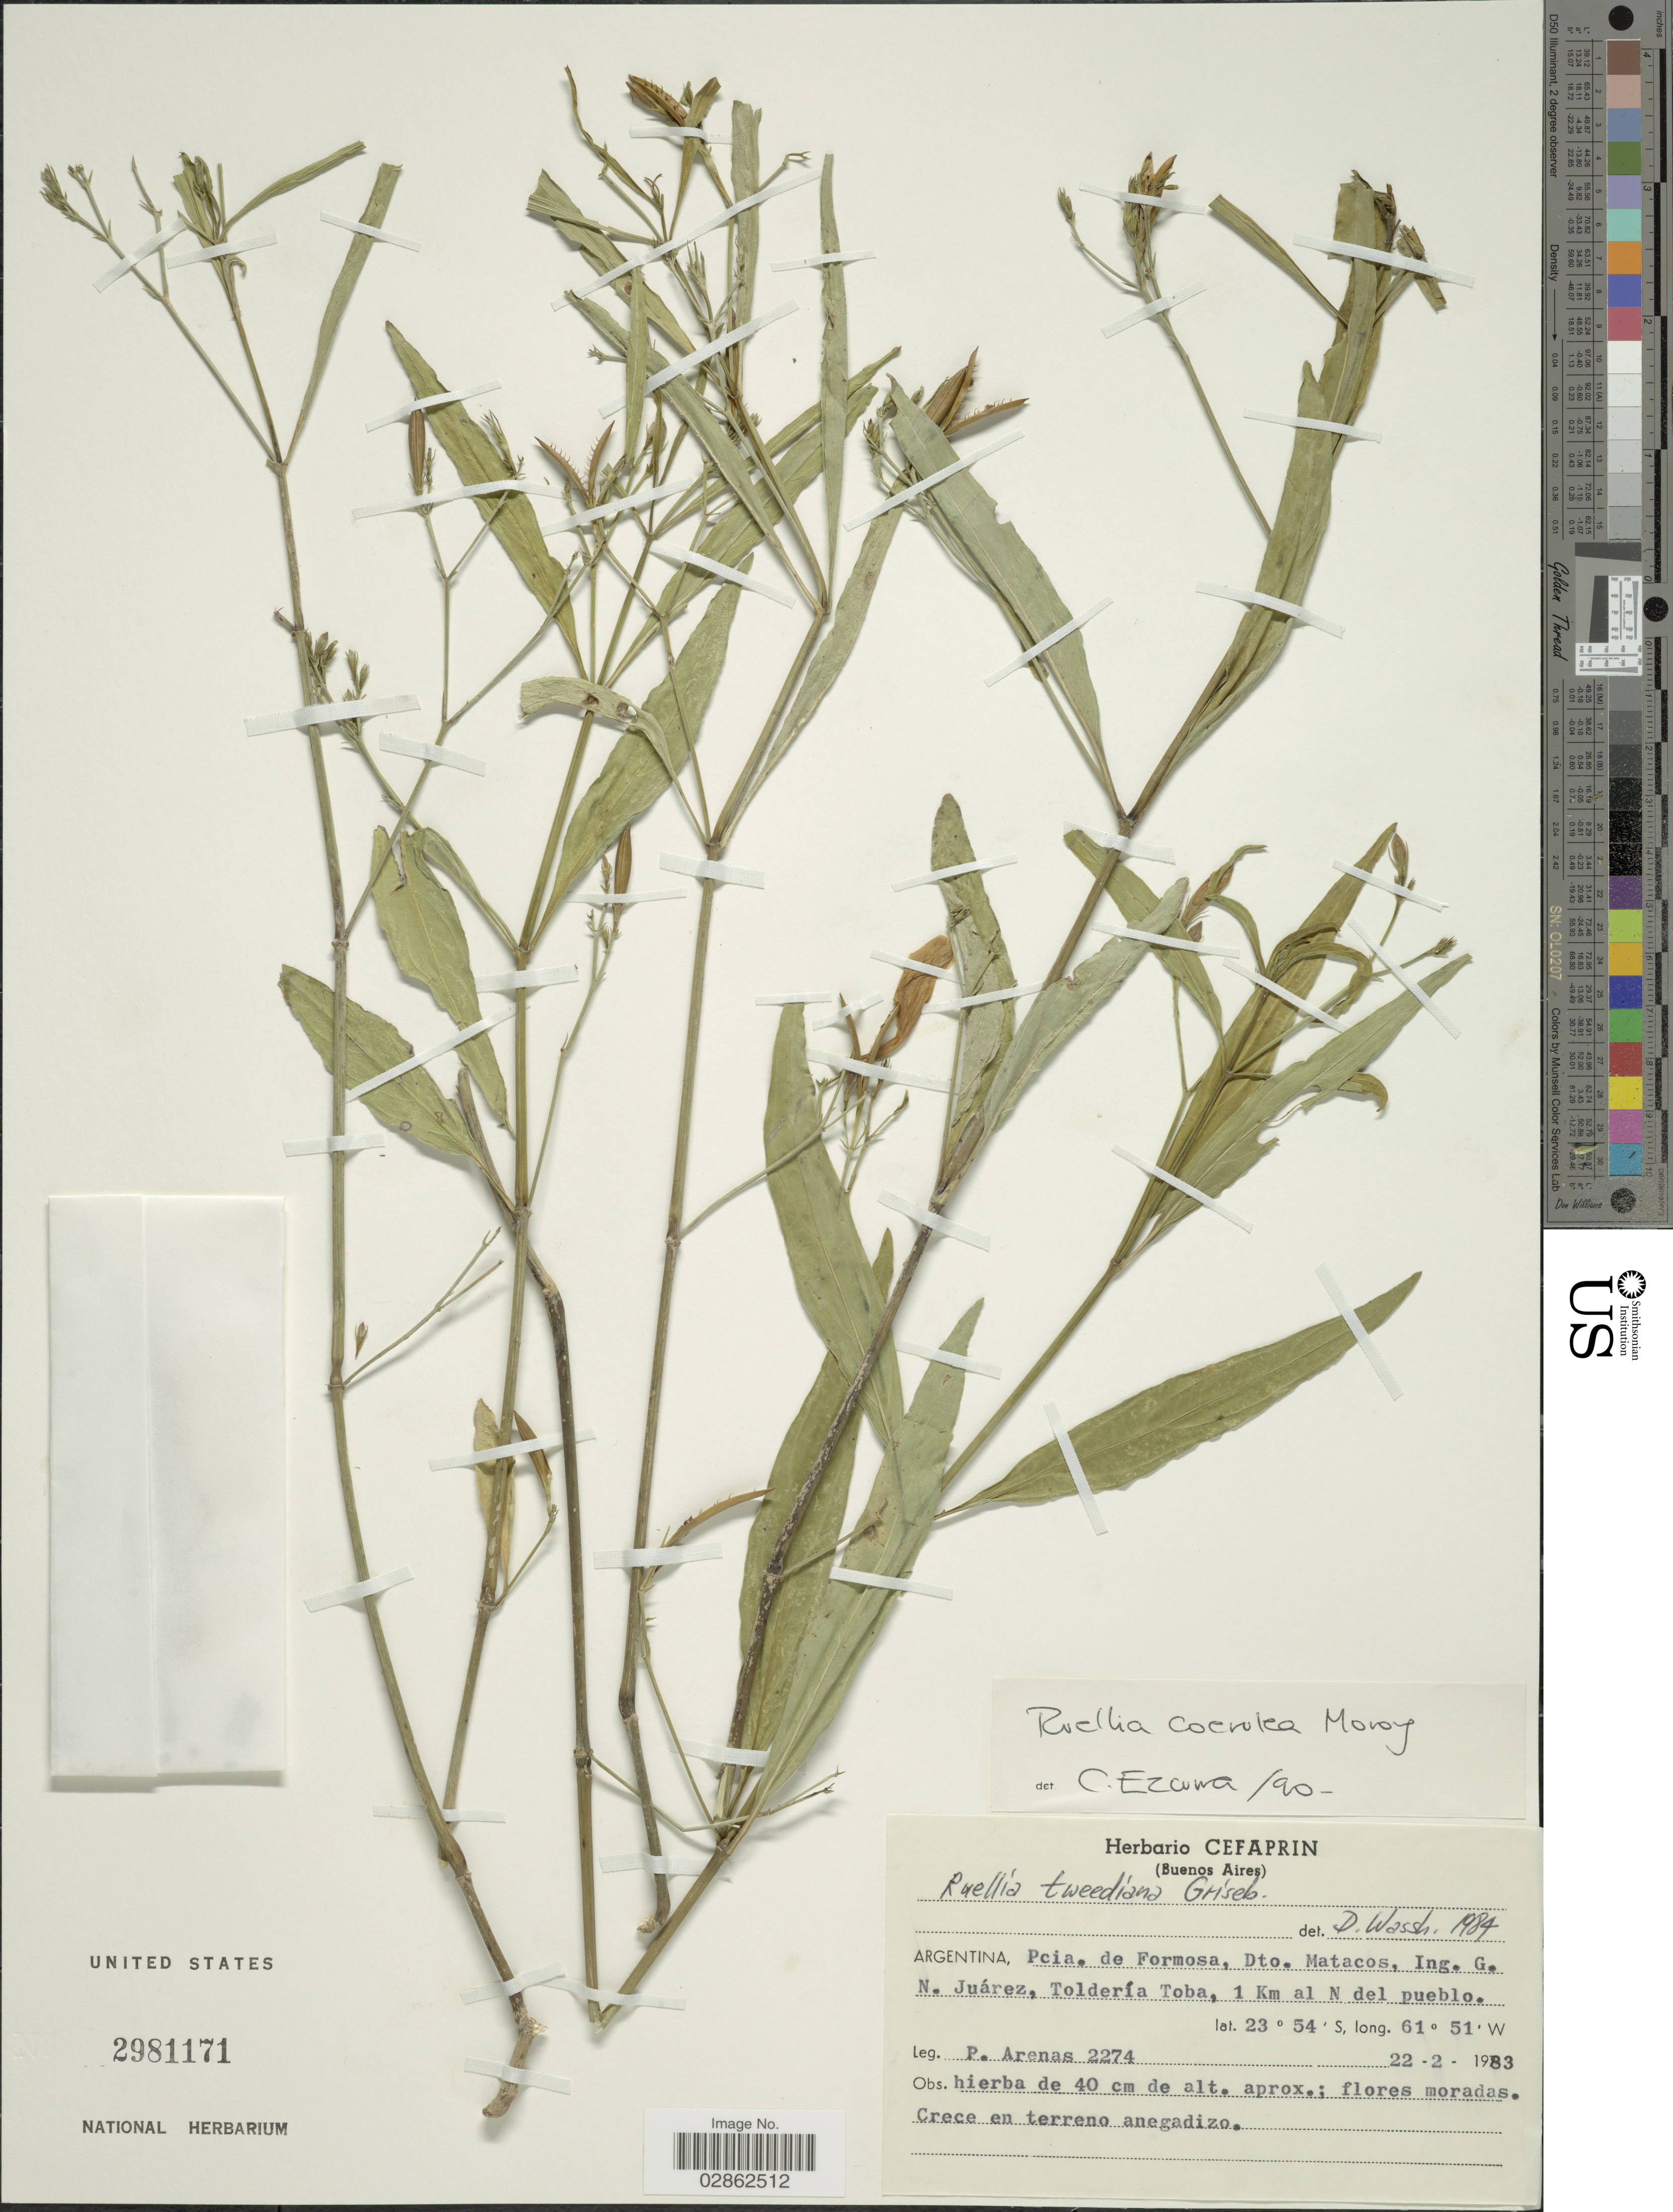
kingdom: Plantae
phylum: Tracheophyta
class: Magnoliopsida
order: Lamiales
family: Acanthaceae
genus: Ruellia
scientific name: Ruellia coerulea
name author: Morong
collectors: P. Arenas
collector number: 2274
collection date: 1983-02-22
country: Argentina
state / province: Formosa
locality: Pcia. de Formosa, Dto. Matacos, Ing. G. N. Juárez, Toldería Toba, 1 km al N del pueblo.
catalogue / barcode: US 2981171